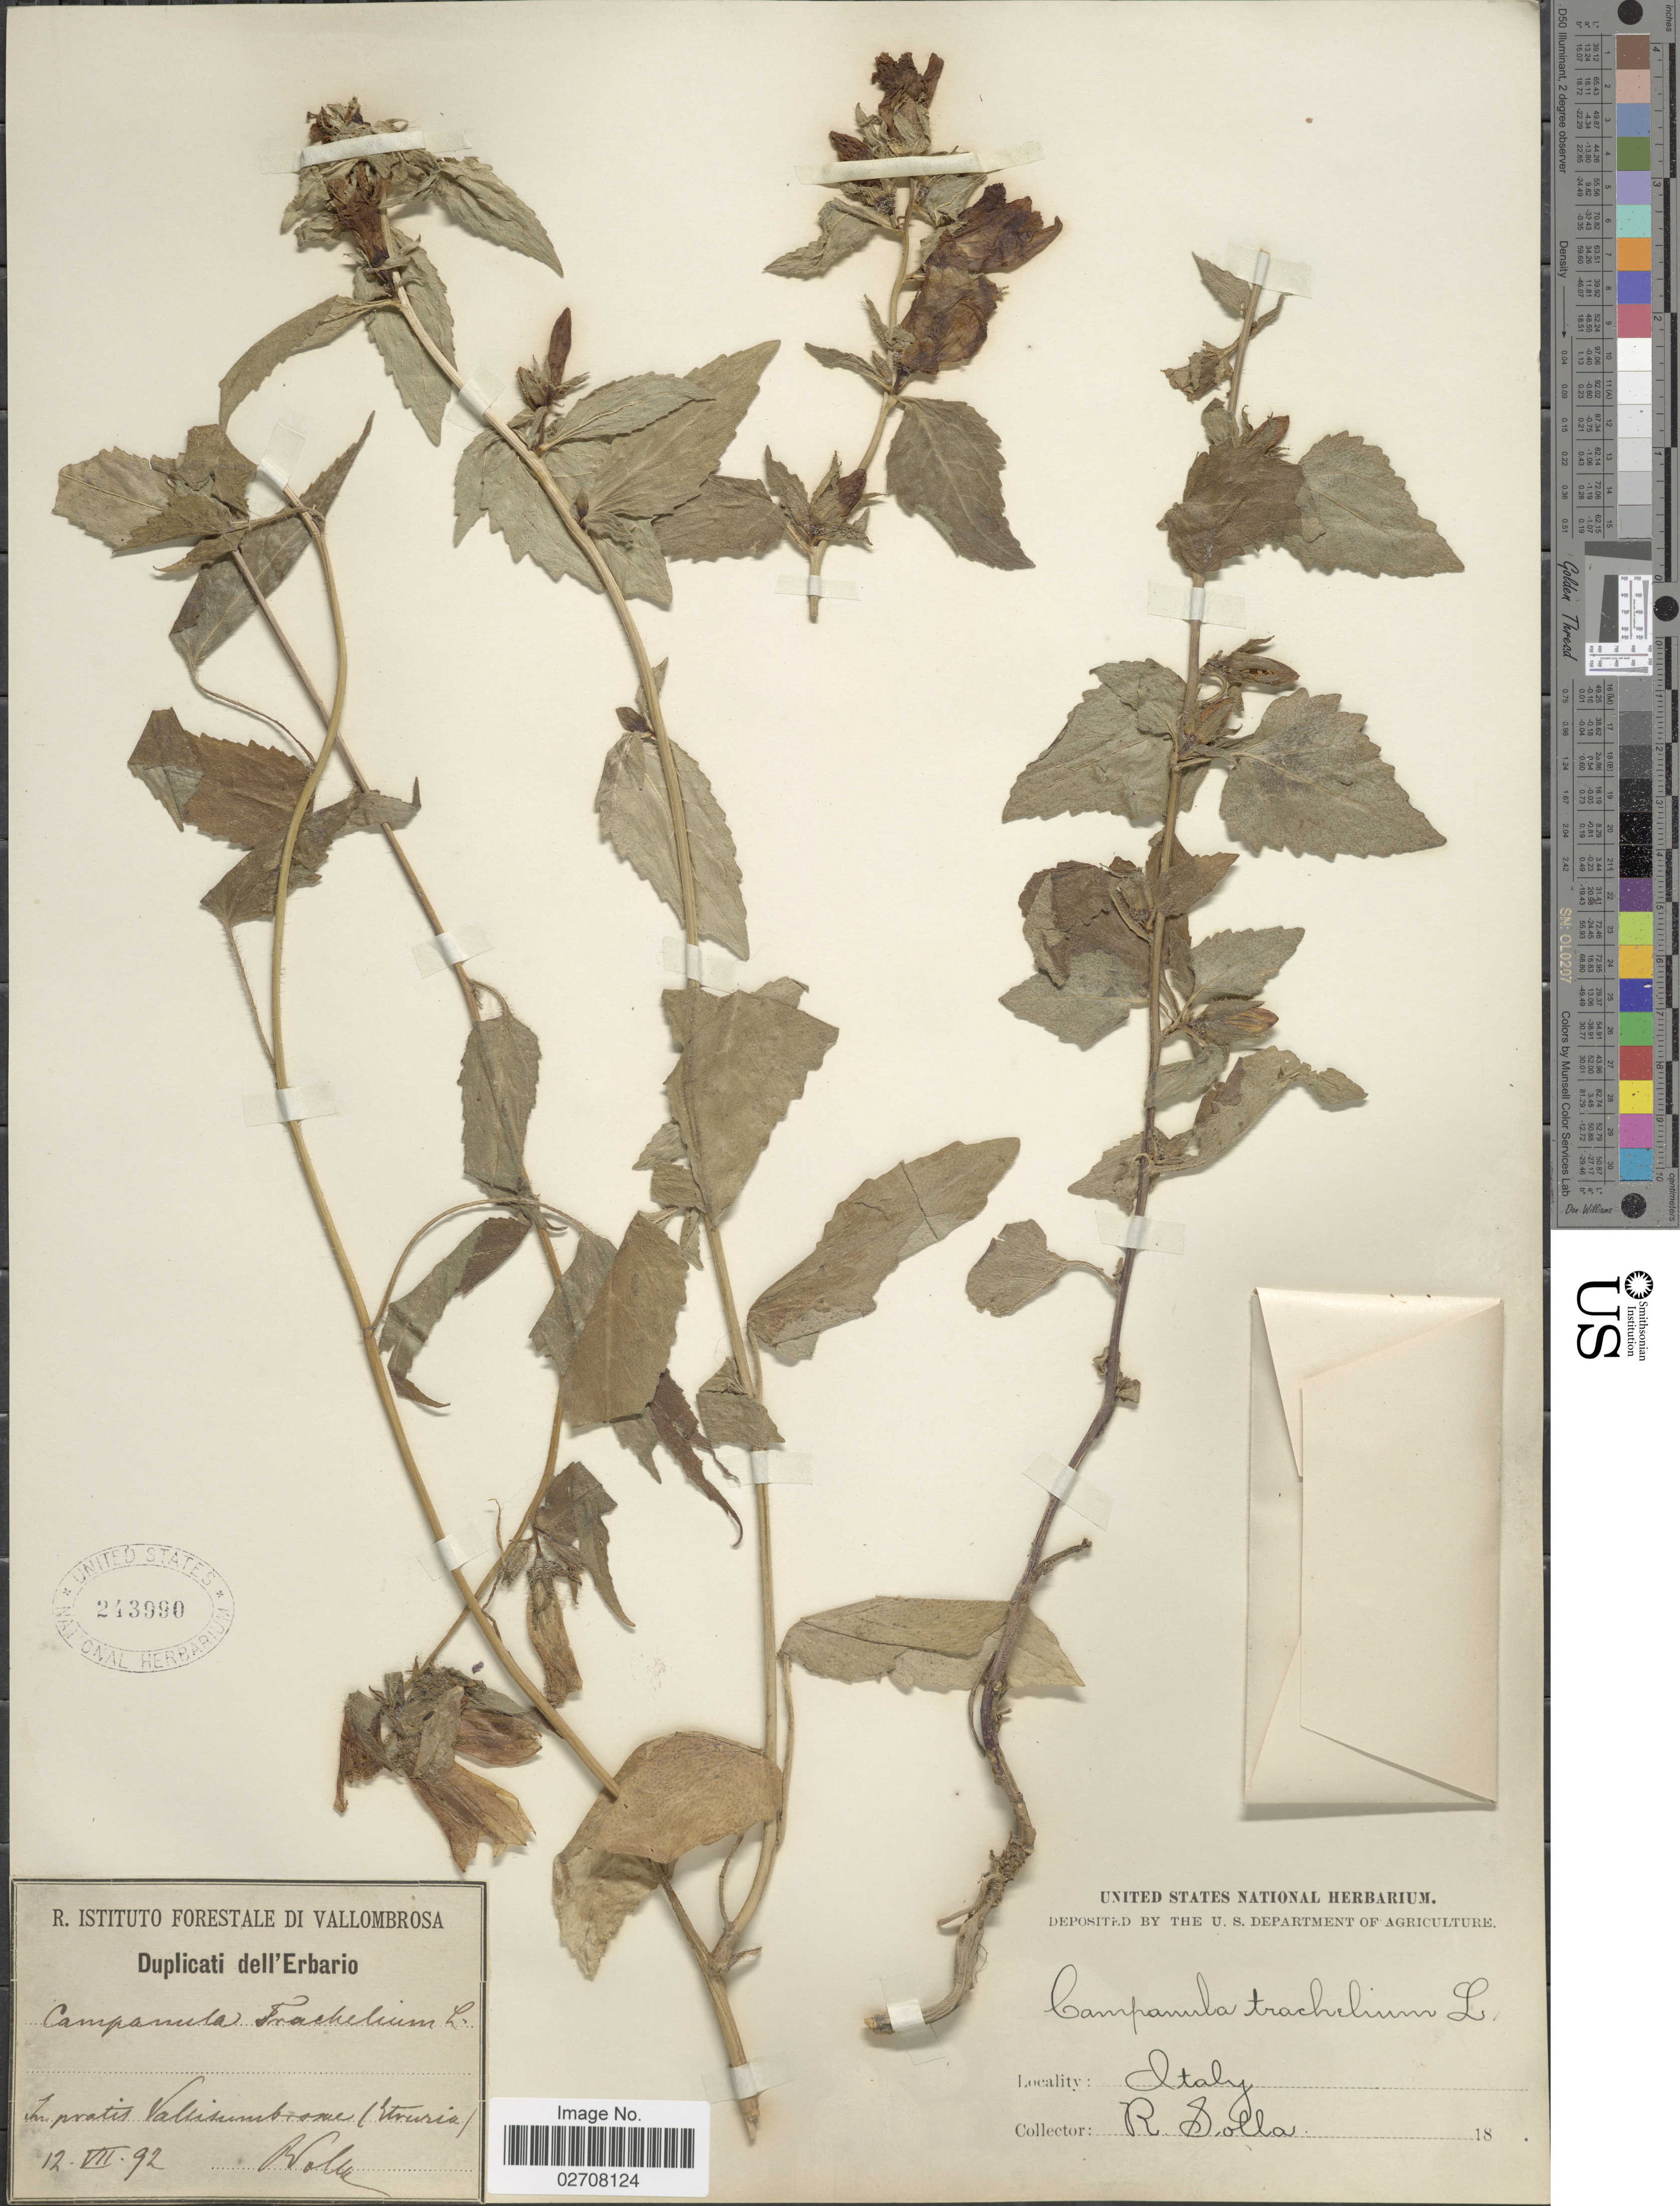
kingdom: Plantae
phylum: Tracheophyta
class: Magnoliopsida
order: Asterales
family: Campanulaceae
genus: Campanula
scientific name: Campanula trachelium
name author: L.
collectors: R. Solla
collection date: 1892-07-12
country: Italy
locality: In pratis Vallisumbrosae (Etruria)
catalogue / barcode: US 243990